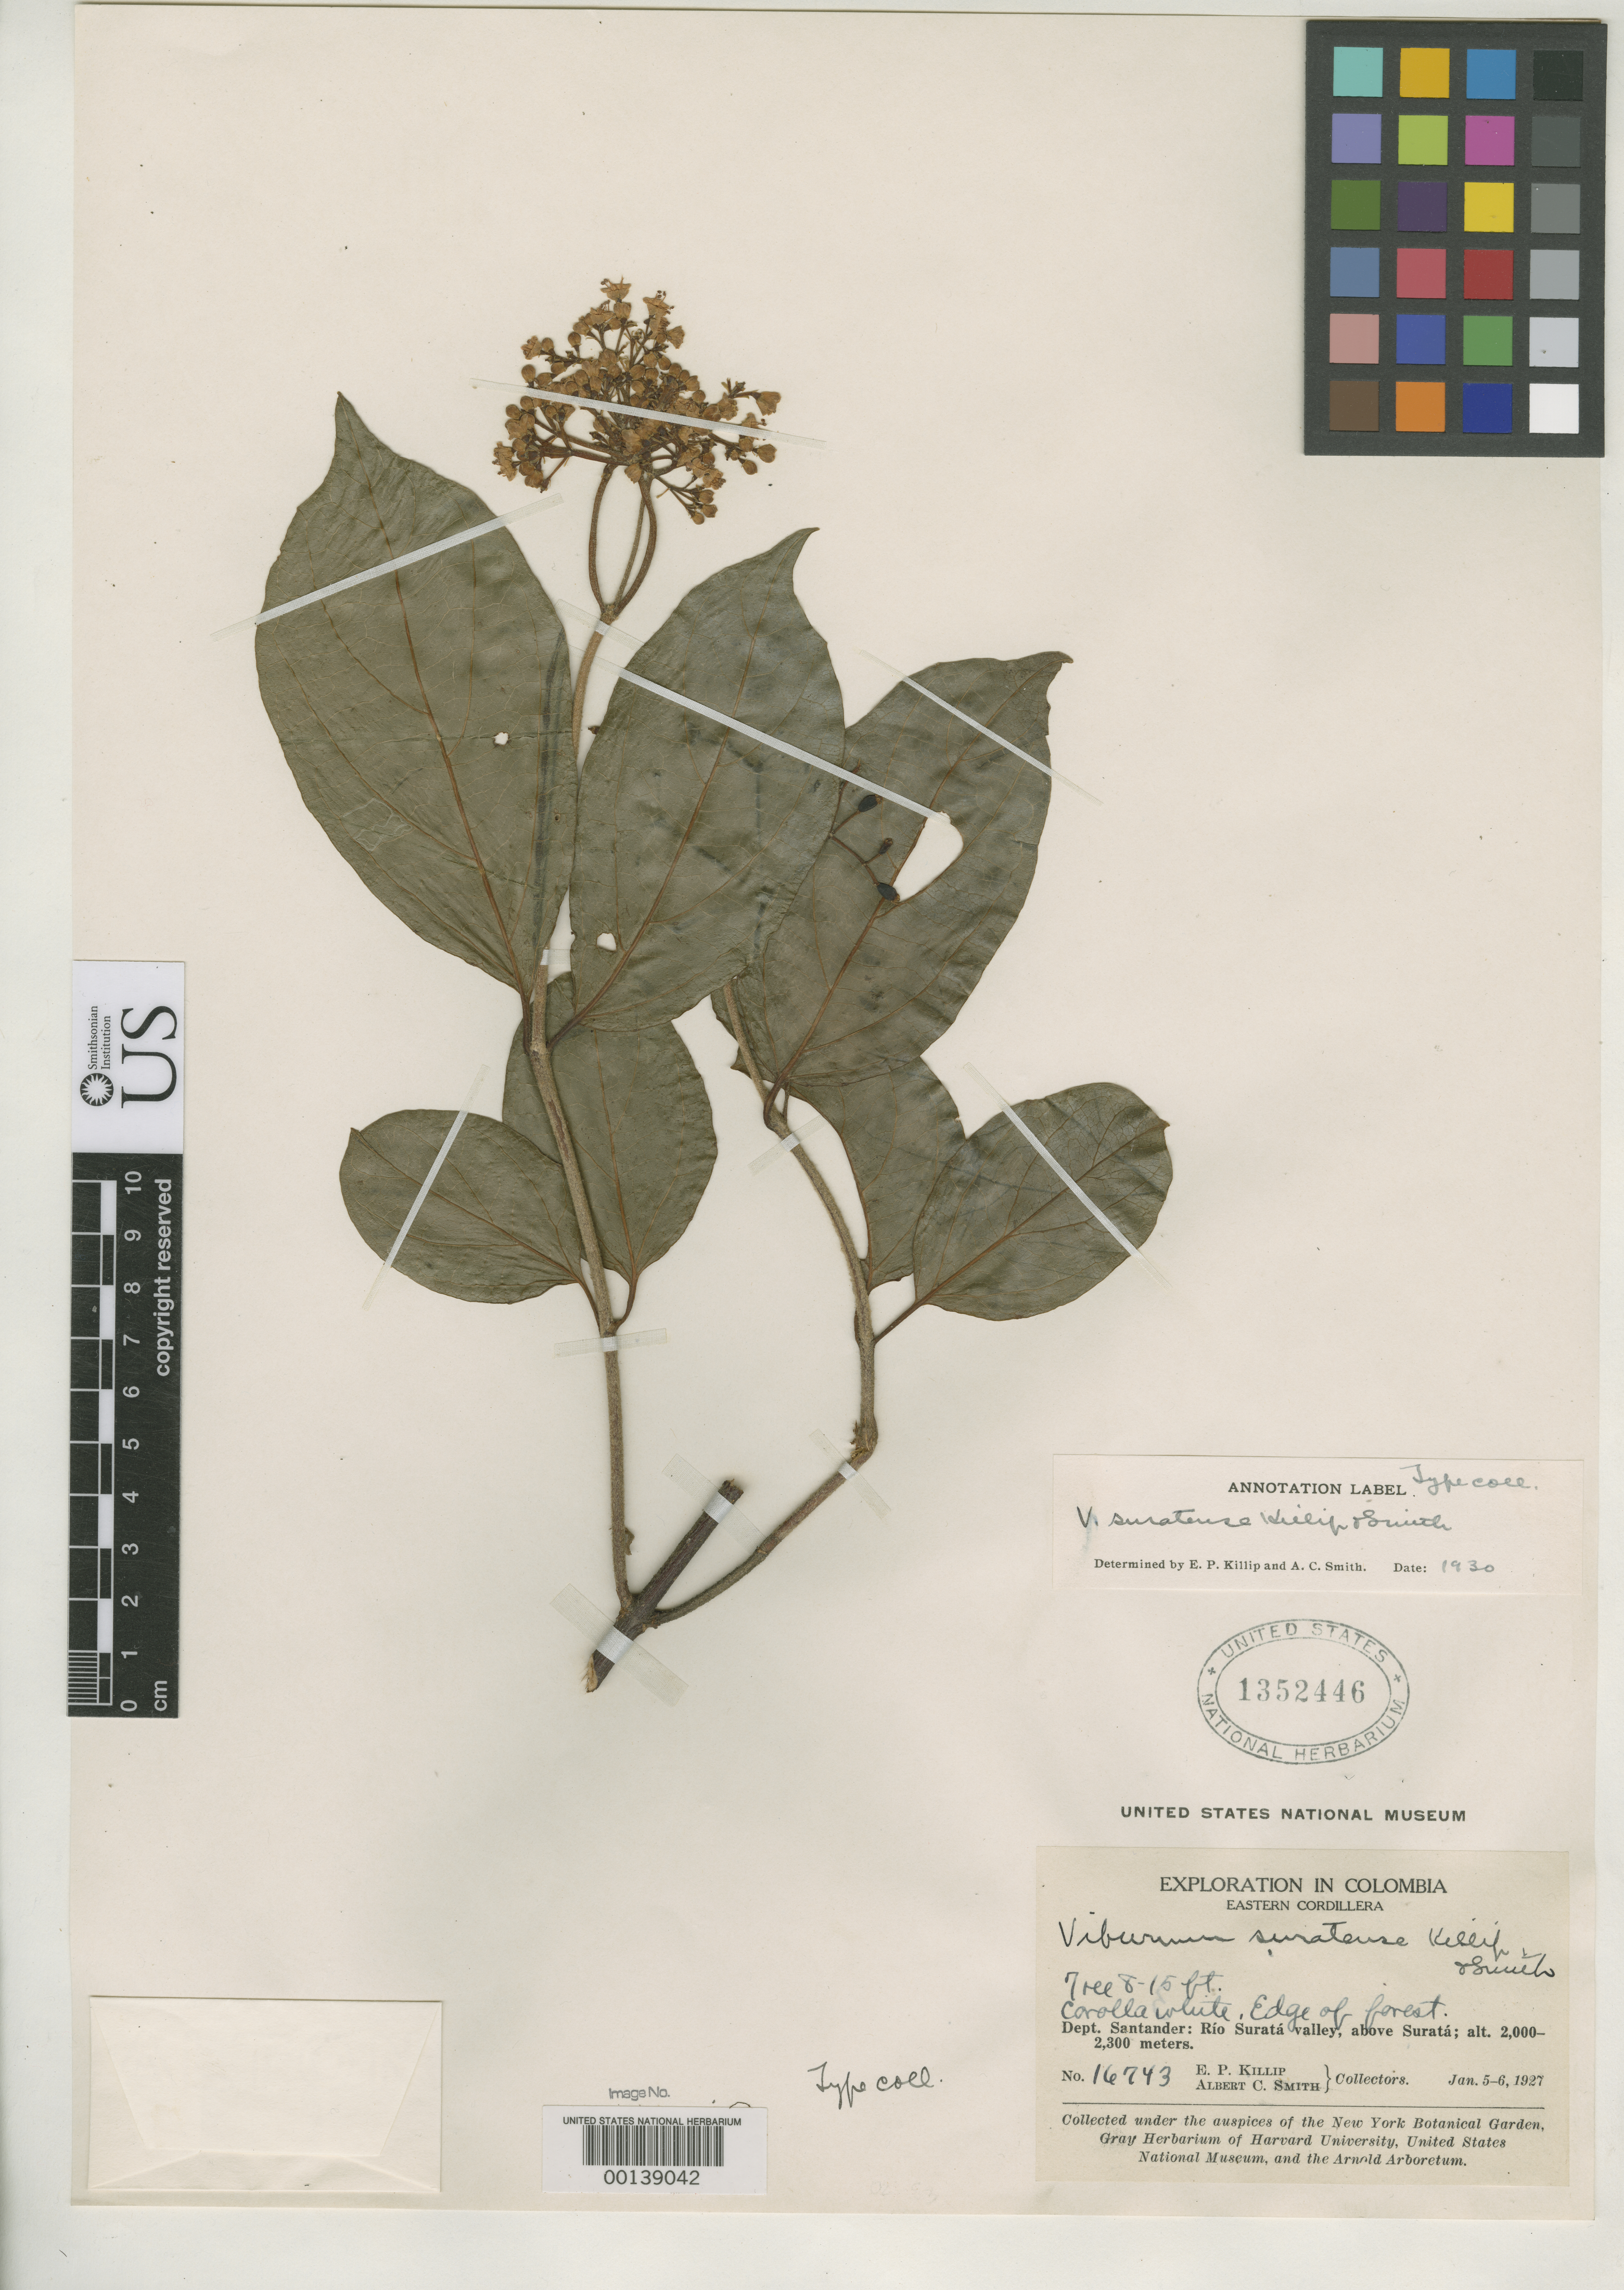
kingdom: Plantae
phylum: Tracheophyta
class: Magnoliopsida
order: Dipsacales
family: Viburnaceae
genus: Viburnum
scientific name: Viburnum suratense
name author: Killip & A.C. Sm.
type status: Isotype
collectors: E. P. Killip & A. C. Smith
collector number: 16743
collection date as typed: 05 Jan 1927 to 06 Jan 1927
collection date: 1927-01-05/1927-01-06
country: Colombia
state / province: Santander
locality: Rio Surata above Surata.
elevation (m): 2000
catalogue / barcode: US 1352446